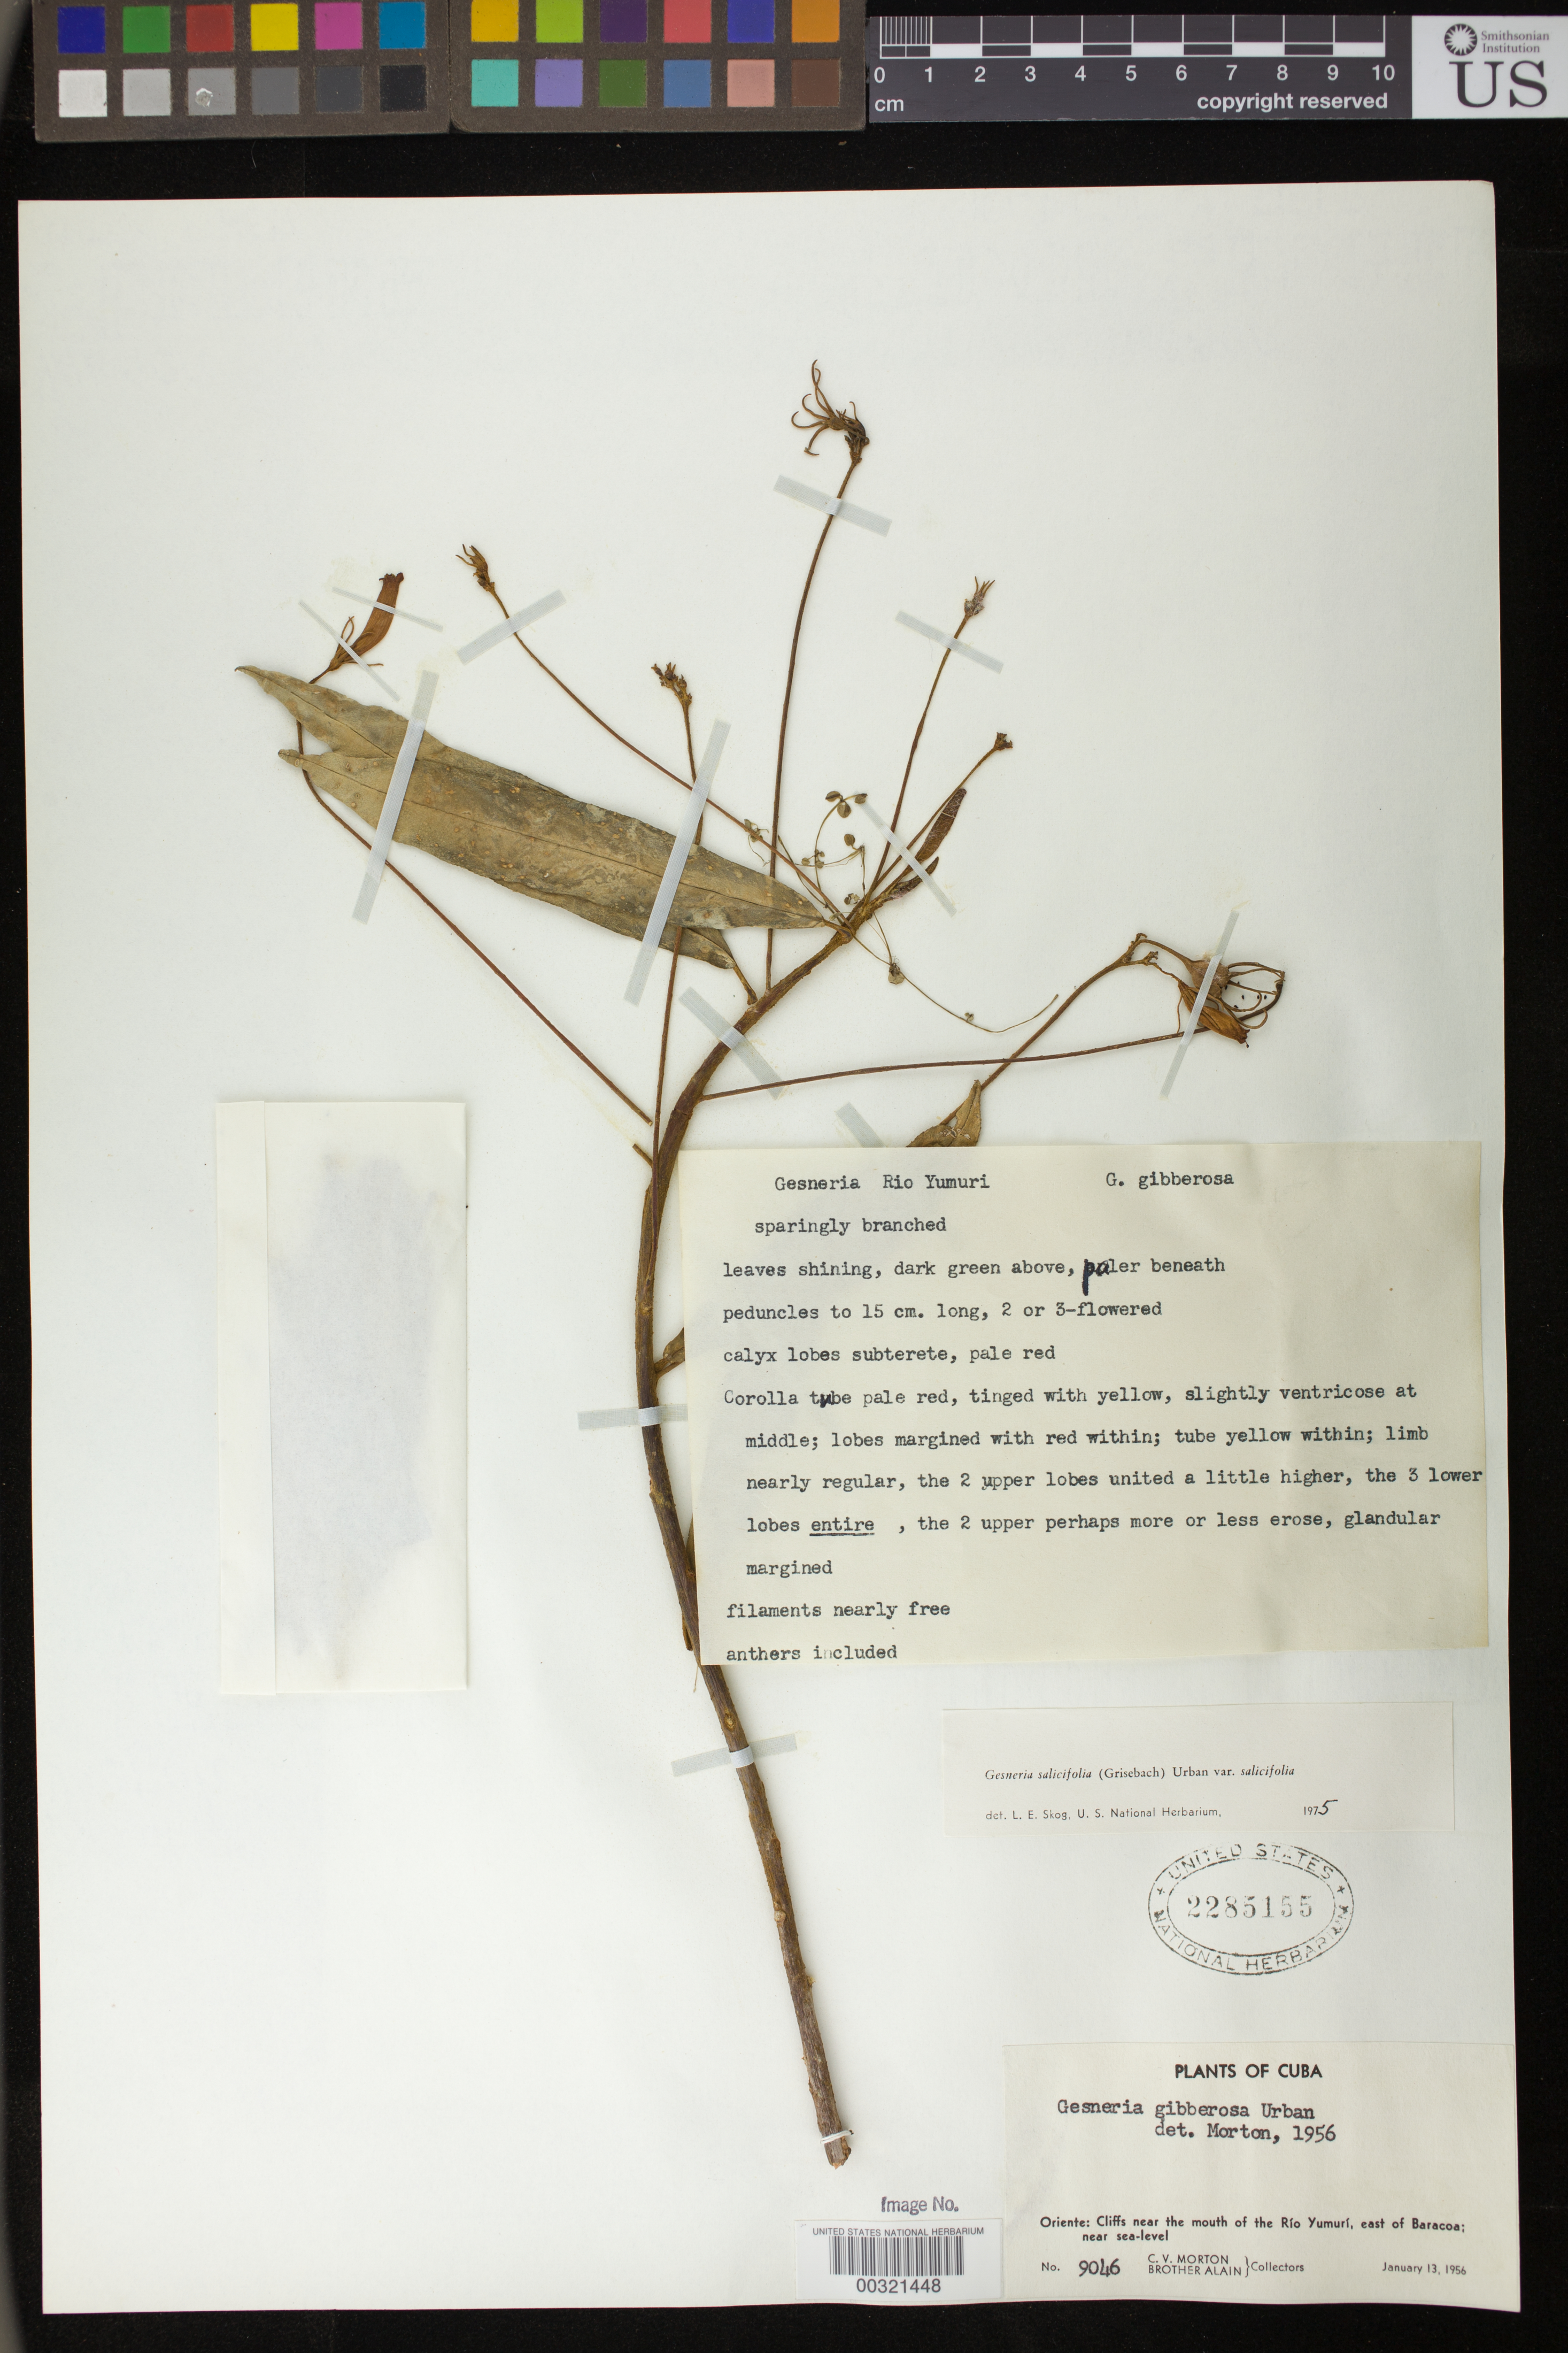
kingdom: Plantae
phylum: Tracheophyta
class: Magnoliopsida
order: Lamiales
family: Gesneriaceae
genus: Gesneria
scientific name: Gesneria salicifolia var. salicifolia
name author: (Griseb.) Urb.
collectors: C. V. Morton & A. H. Liogier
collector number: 9046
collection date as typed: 13 Jan 1956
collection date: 1956-01-13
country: Cuba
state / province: Oriente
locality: Near the mouth of the Rio Yumuri, E of Baracoa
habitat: Cliffs, near sea-level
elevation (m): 0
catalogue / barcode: US 2285155